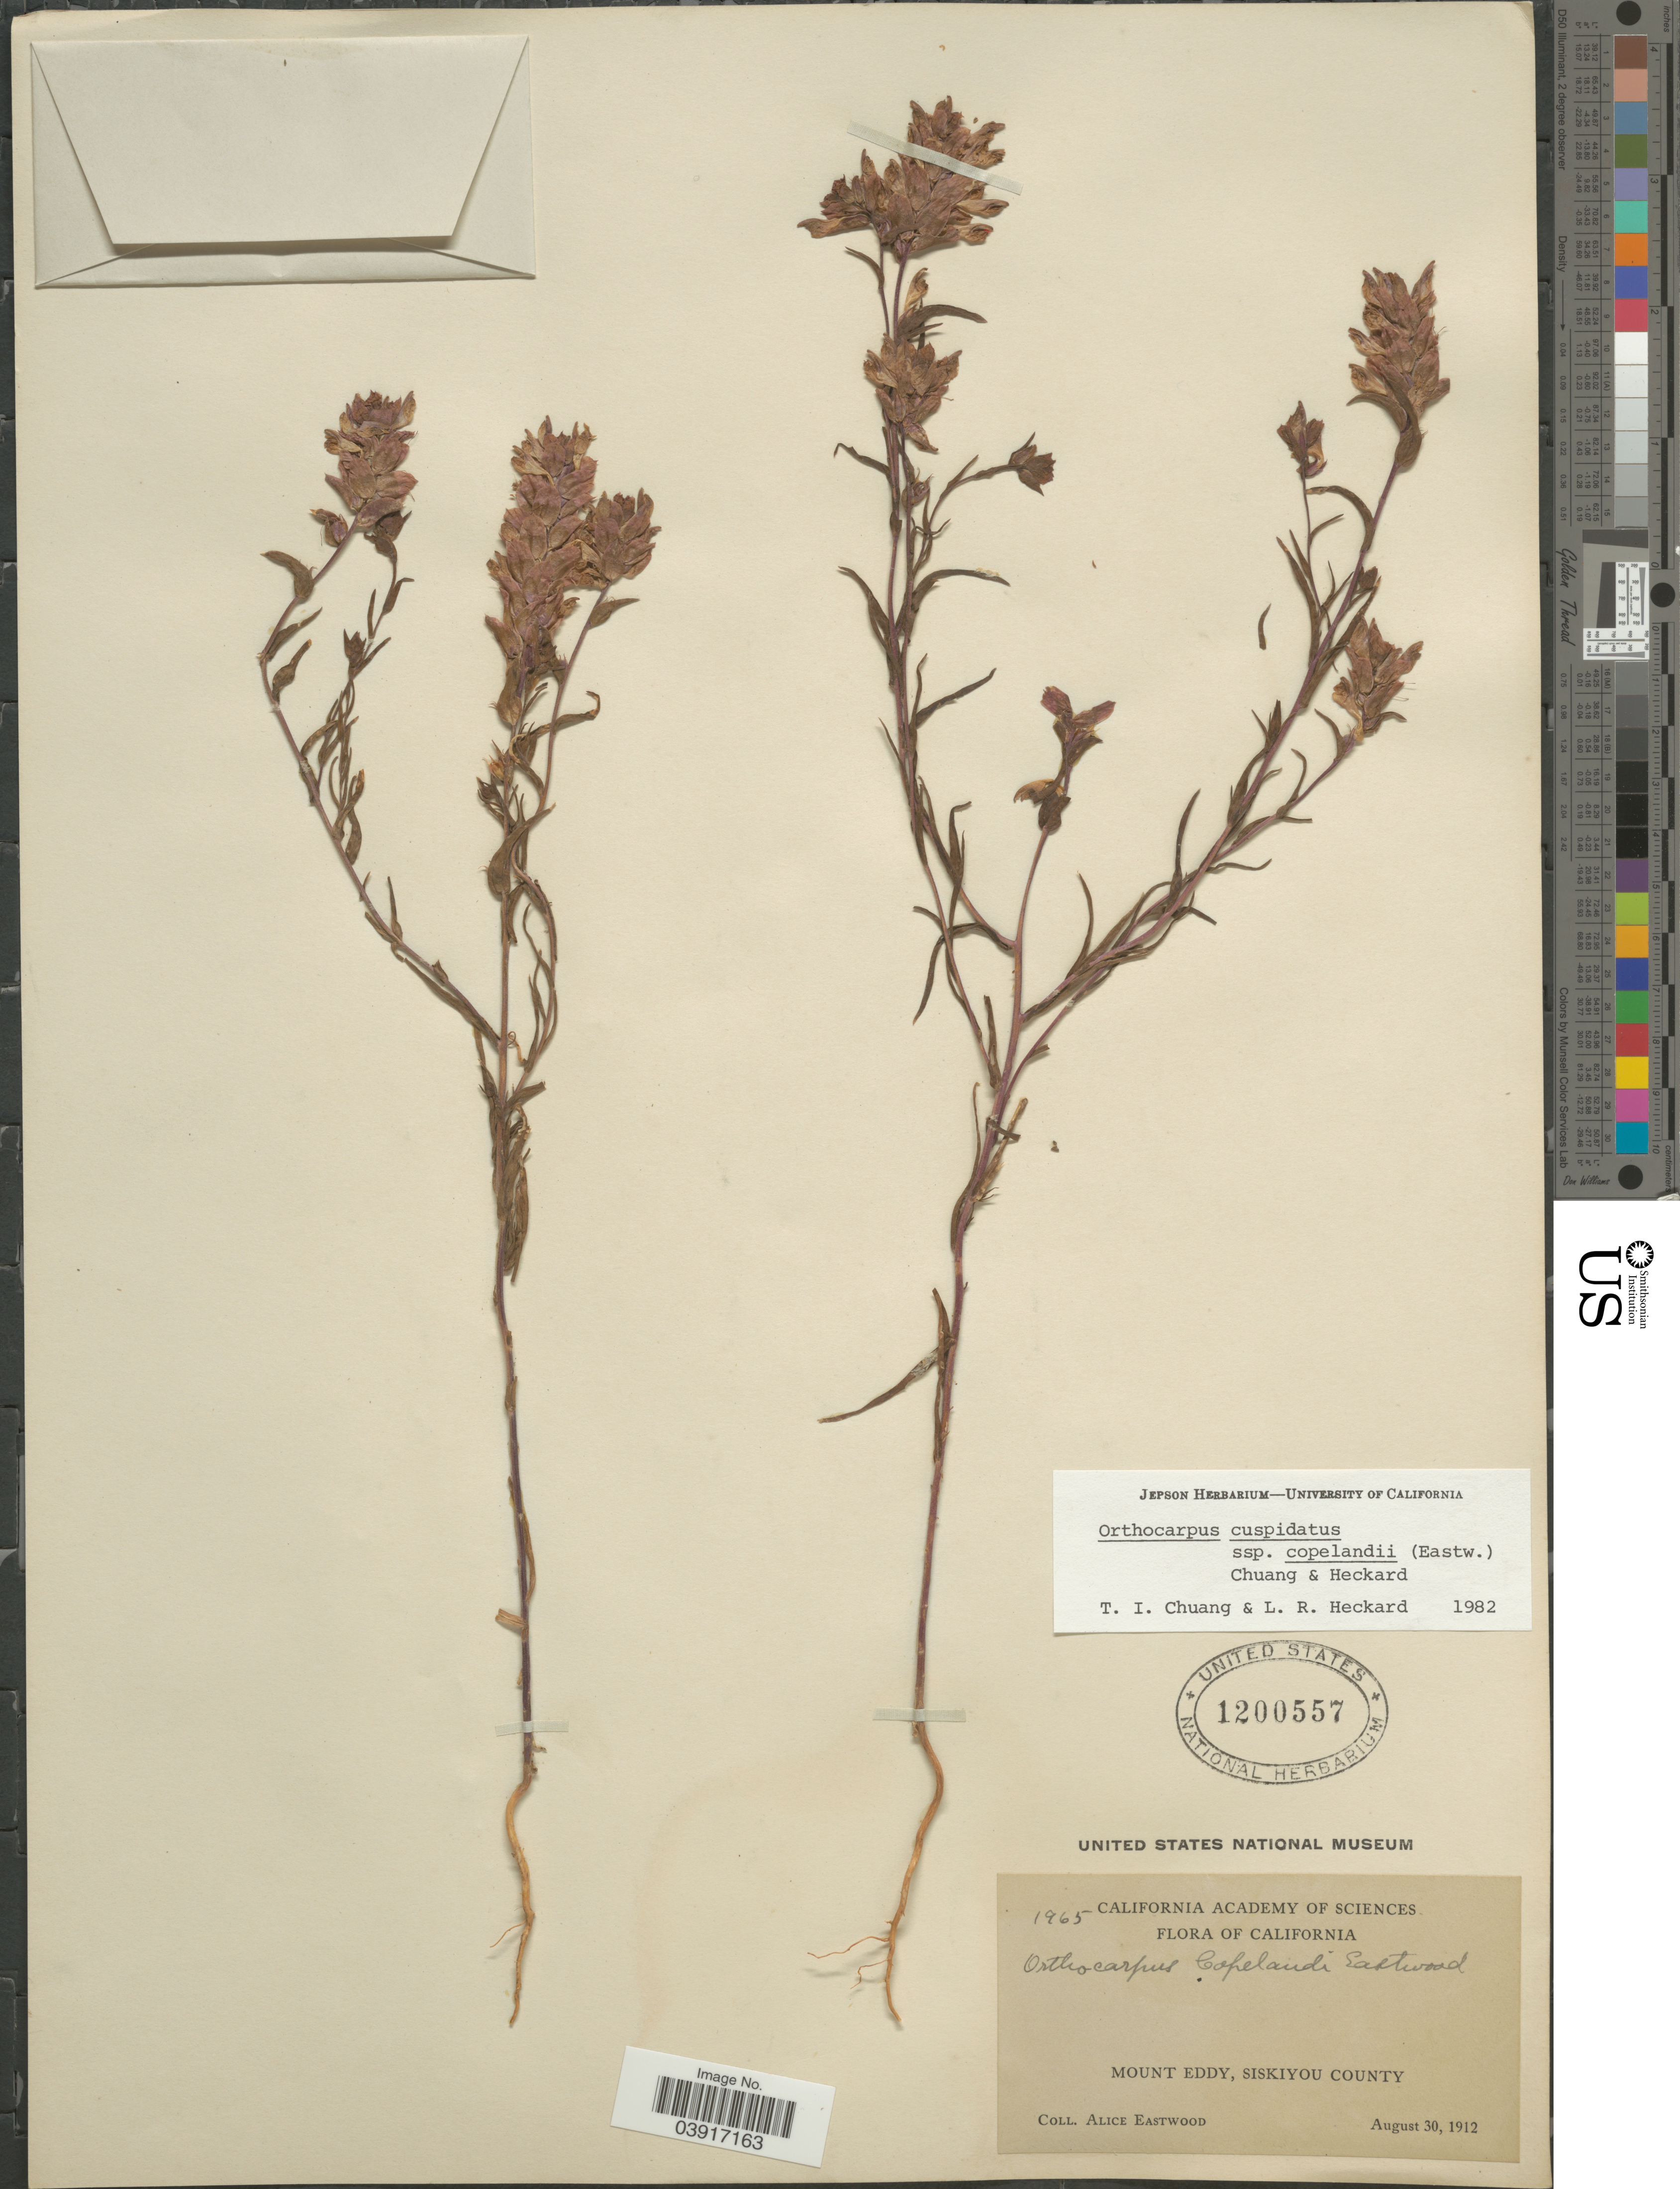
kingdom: Plantae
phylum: Tracheophyta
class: Magnoliopsida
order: Lamiales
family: Orobanchaceae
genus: Orthocarpus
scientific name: Orthocarpus cuspidatus subsp. copelandii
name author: (Eastw.) T.I. Chuang & Heckard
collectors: A. Eastwood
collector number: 1965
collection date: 1912-08-30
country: United States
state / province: California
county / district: Siskiyou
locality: Mount Eddy, Siskiyou County.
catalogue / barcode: US 1200557